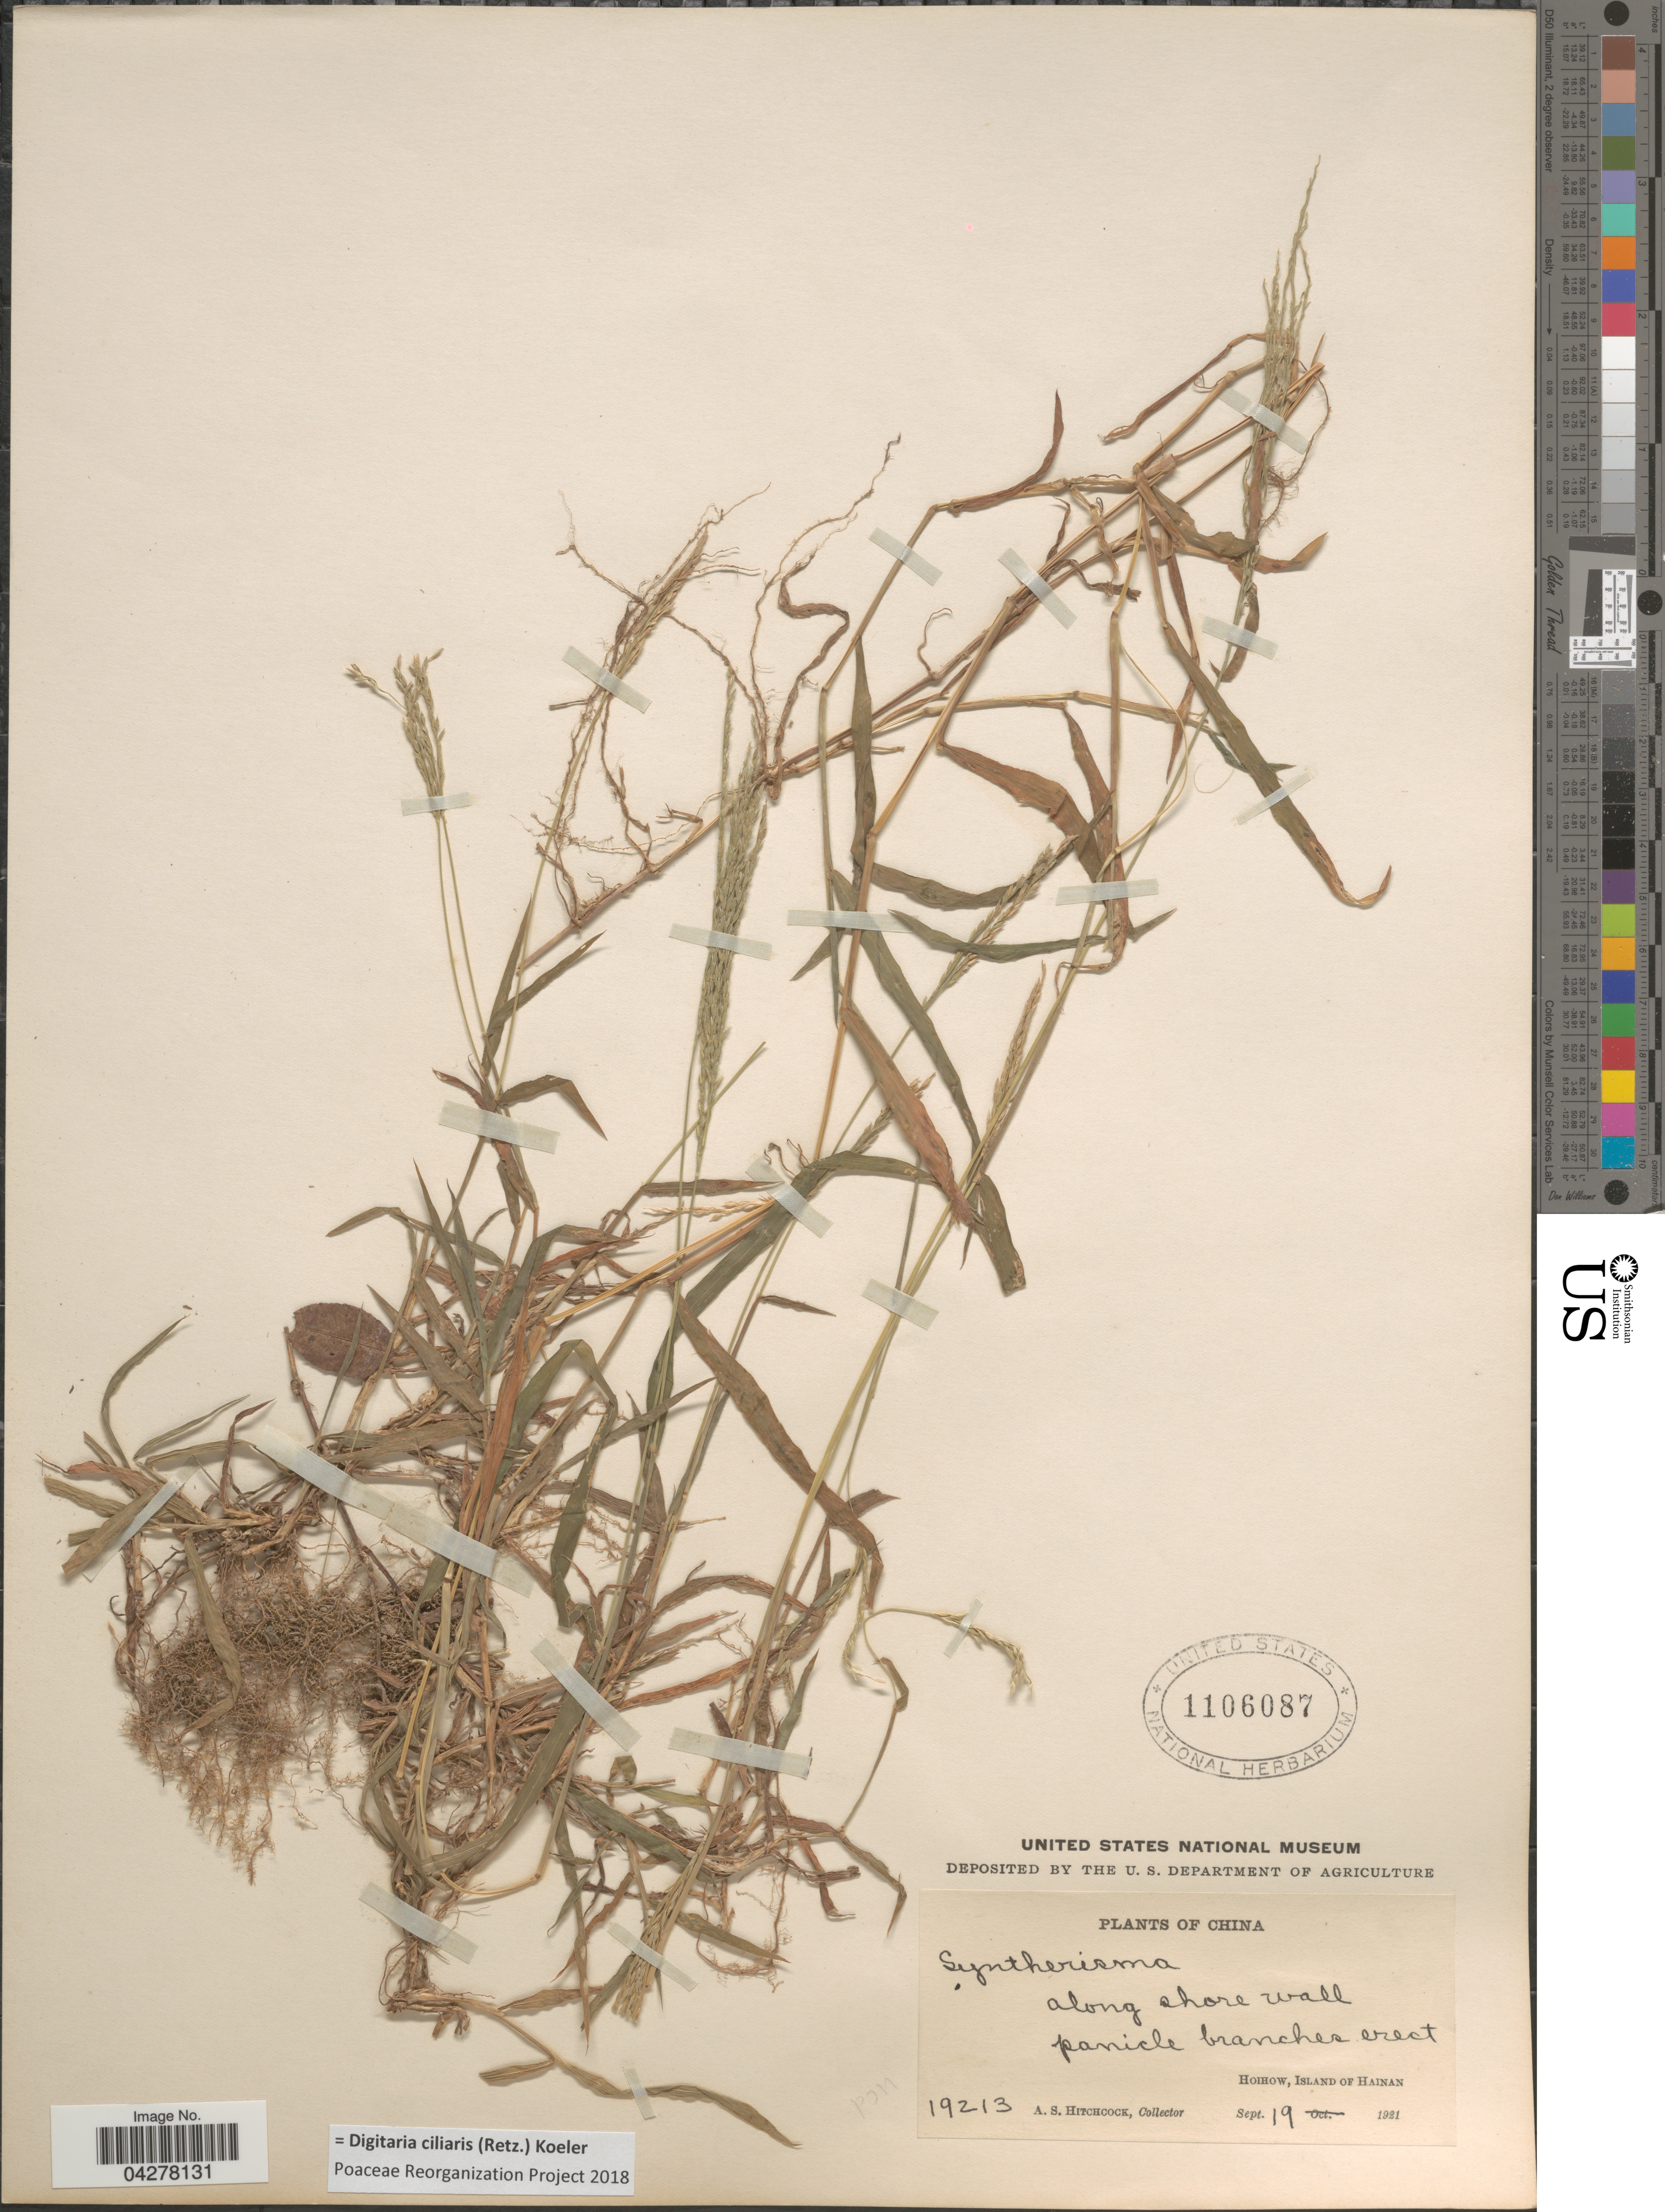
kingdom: Plantae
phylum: Tracheophyta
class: Liliopsida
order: Poales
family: Poaceae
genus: Digitaria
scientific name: Digitaria ciliaris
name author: (Retz.) Koeler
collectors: A. S. Hitchcock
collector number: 19213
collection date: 1921-09-19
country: China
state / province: Hainan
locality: Along shore wall panicle branches erect. Hoihow, Island of Hainan.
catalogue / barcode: US 1106087